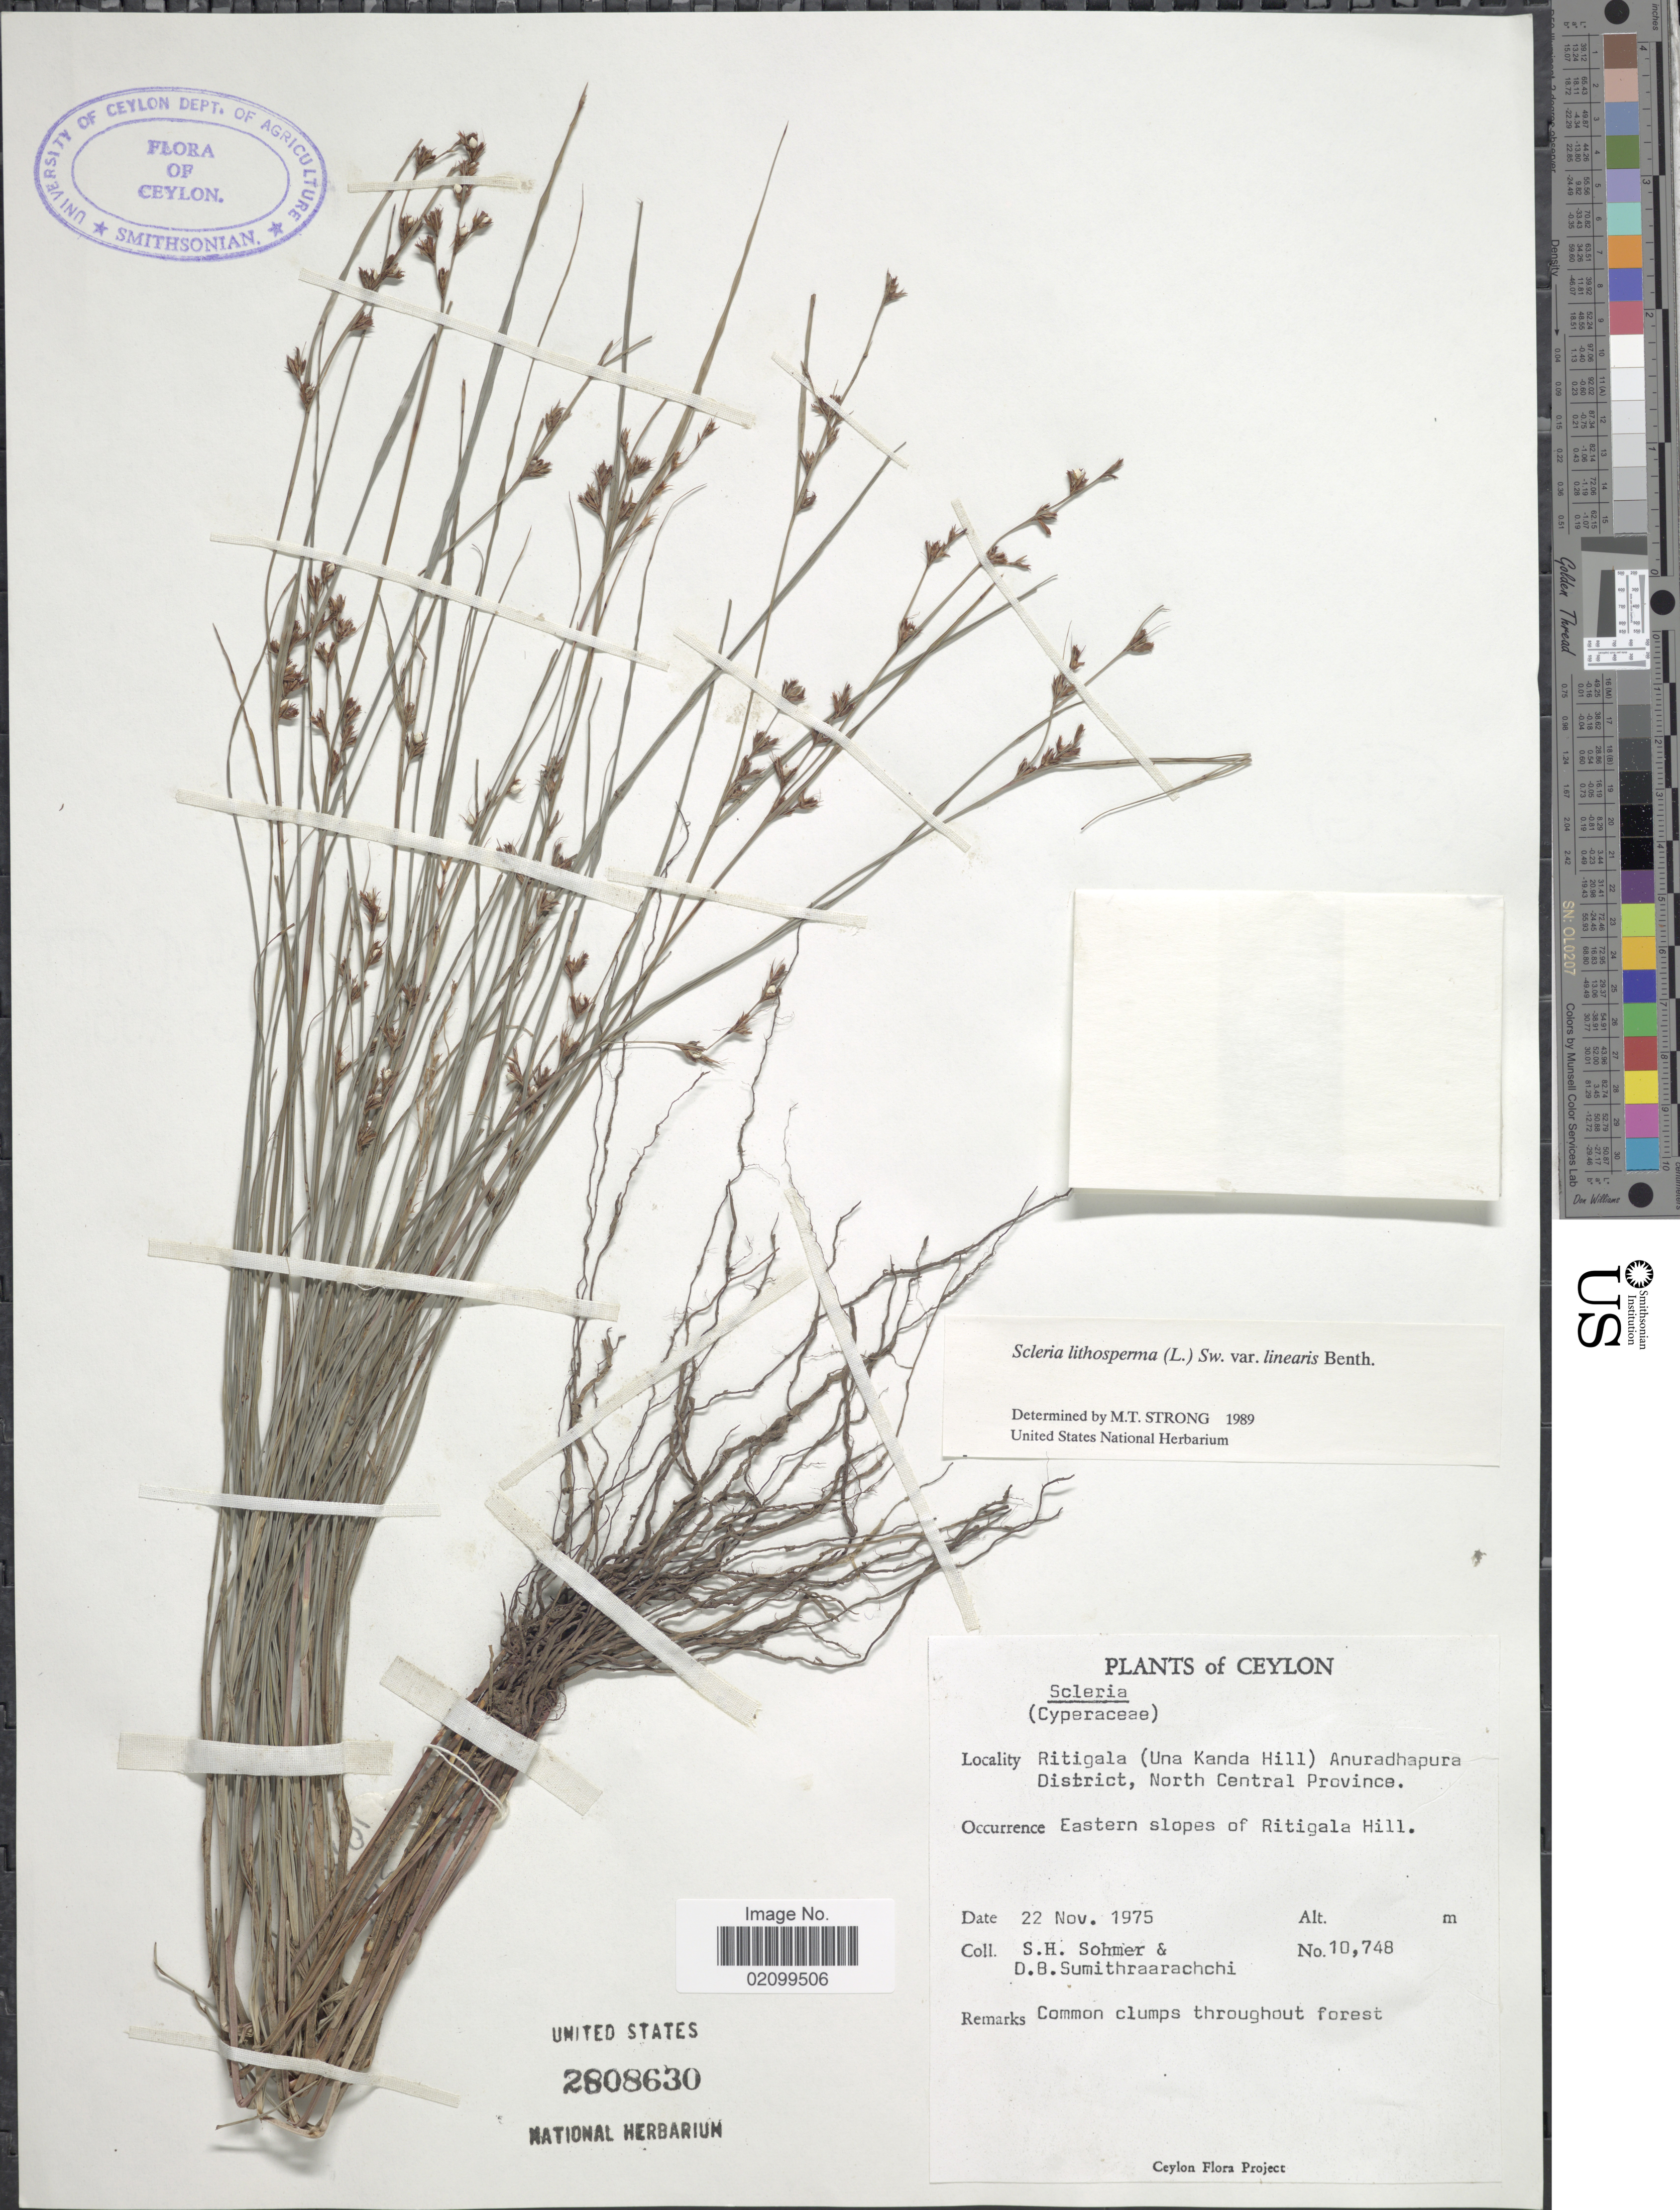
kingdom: Plantae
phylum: Tracheophyta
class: Liliopsida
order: Poales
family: Cyperaceae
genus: Scleria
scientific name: Scleria lithosperma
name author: (L.) Sw.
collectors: S. H. Sohmer & D. B. Sumithraarachchi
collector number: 10748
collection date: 1975-11-22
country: Sri Lanka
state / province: North Central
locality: Ceylon. Ritigala (Una Kanda Hill) Anuradhapura District, North Central Province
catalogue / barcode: US 2808630